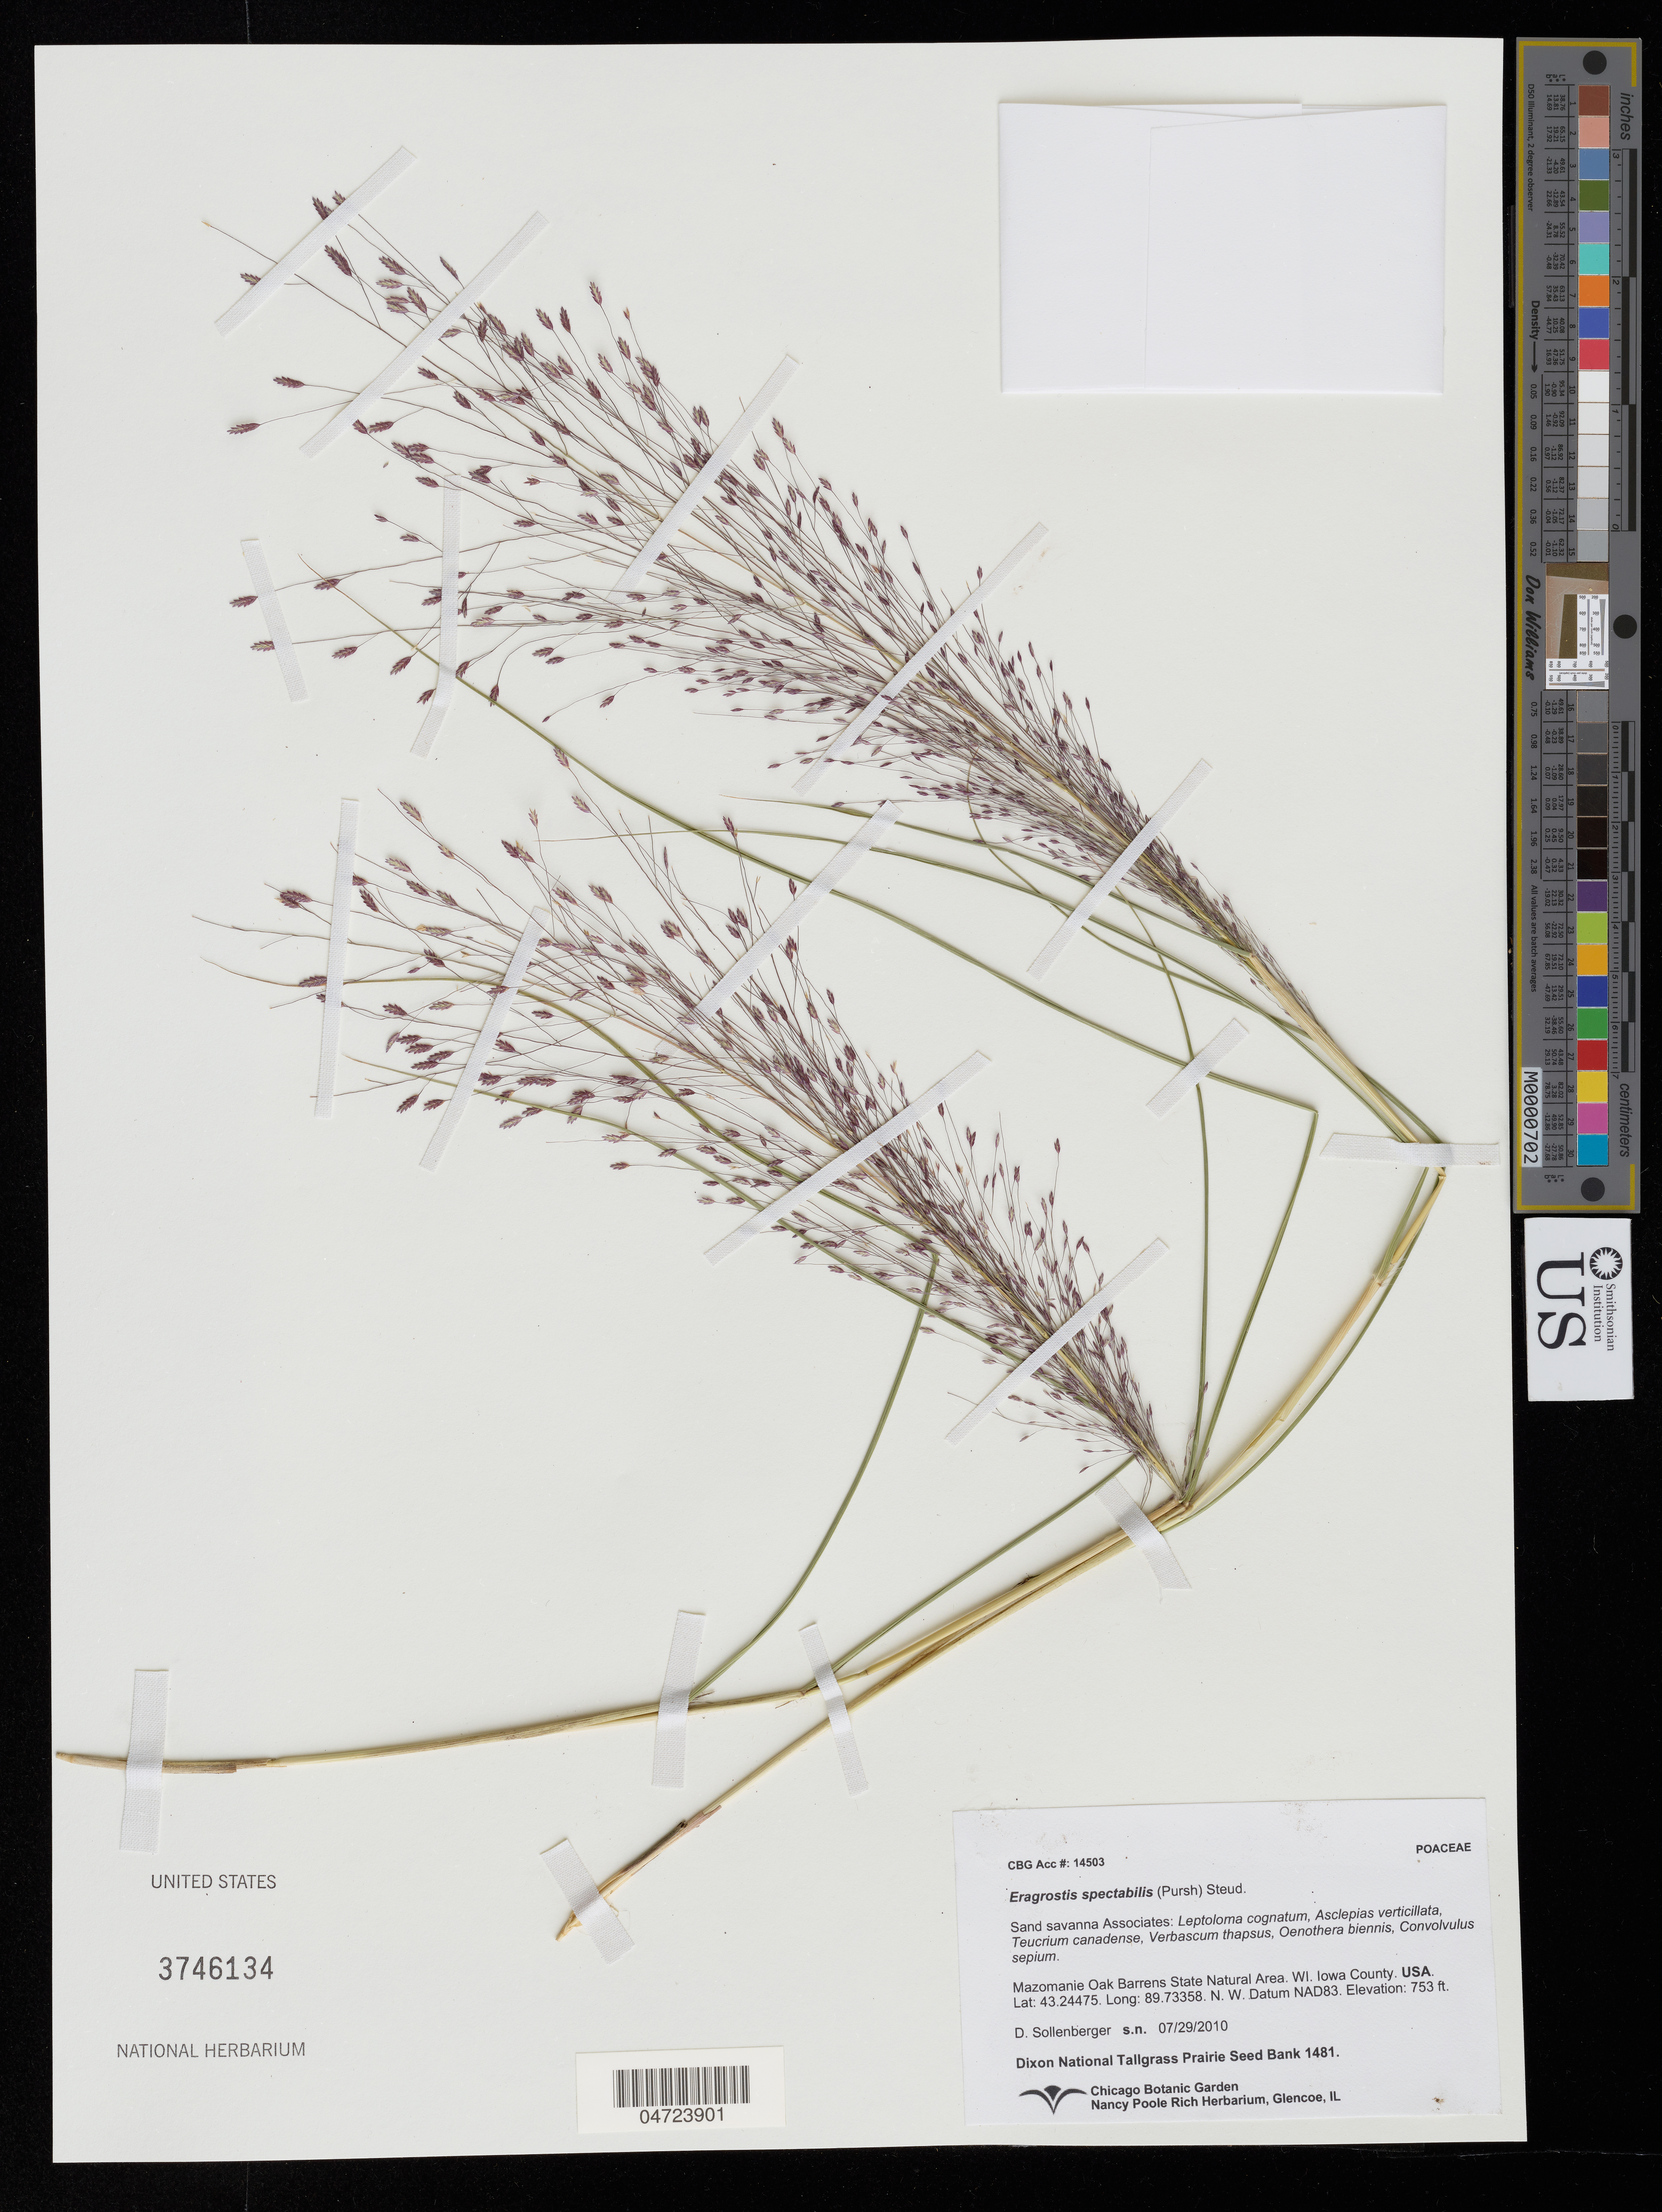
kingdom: Plantae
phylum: Tracheophyta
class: Liliopsida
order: Poales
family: Poaceae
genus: Eragrostis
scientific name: Eragrostis spectabilis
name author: (Pursh) Steud.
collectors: D. Sollenberger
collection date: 2010-07-29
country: United States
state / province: Wisconsin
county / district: Iowa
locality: Mazomanie Oak Barrens State Natural Area. Iowa County.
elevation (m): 230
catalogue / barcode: US 3746134